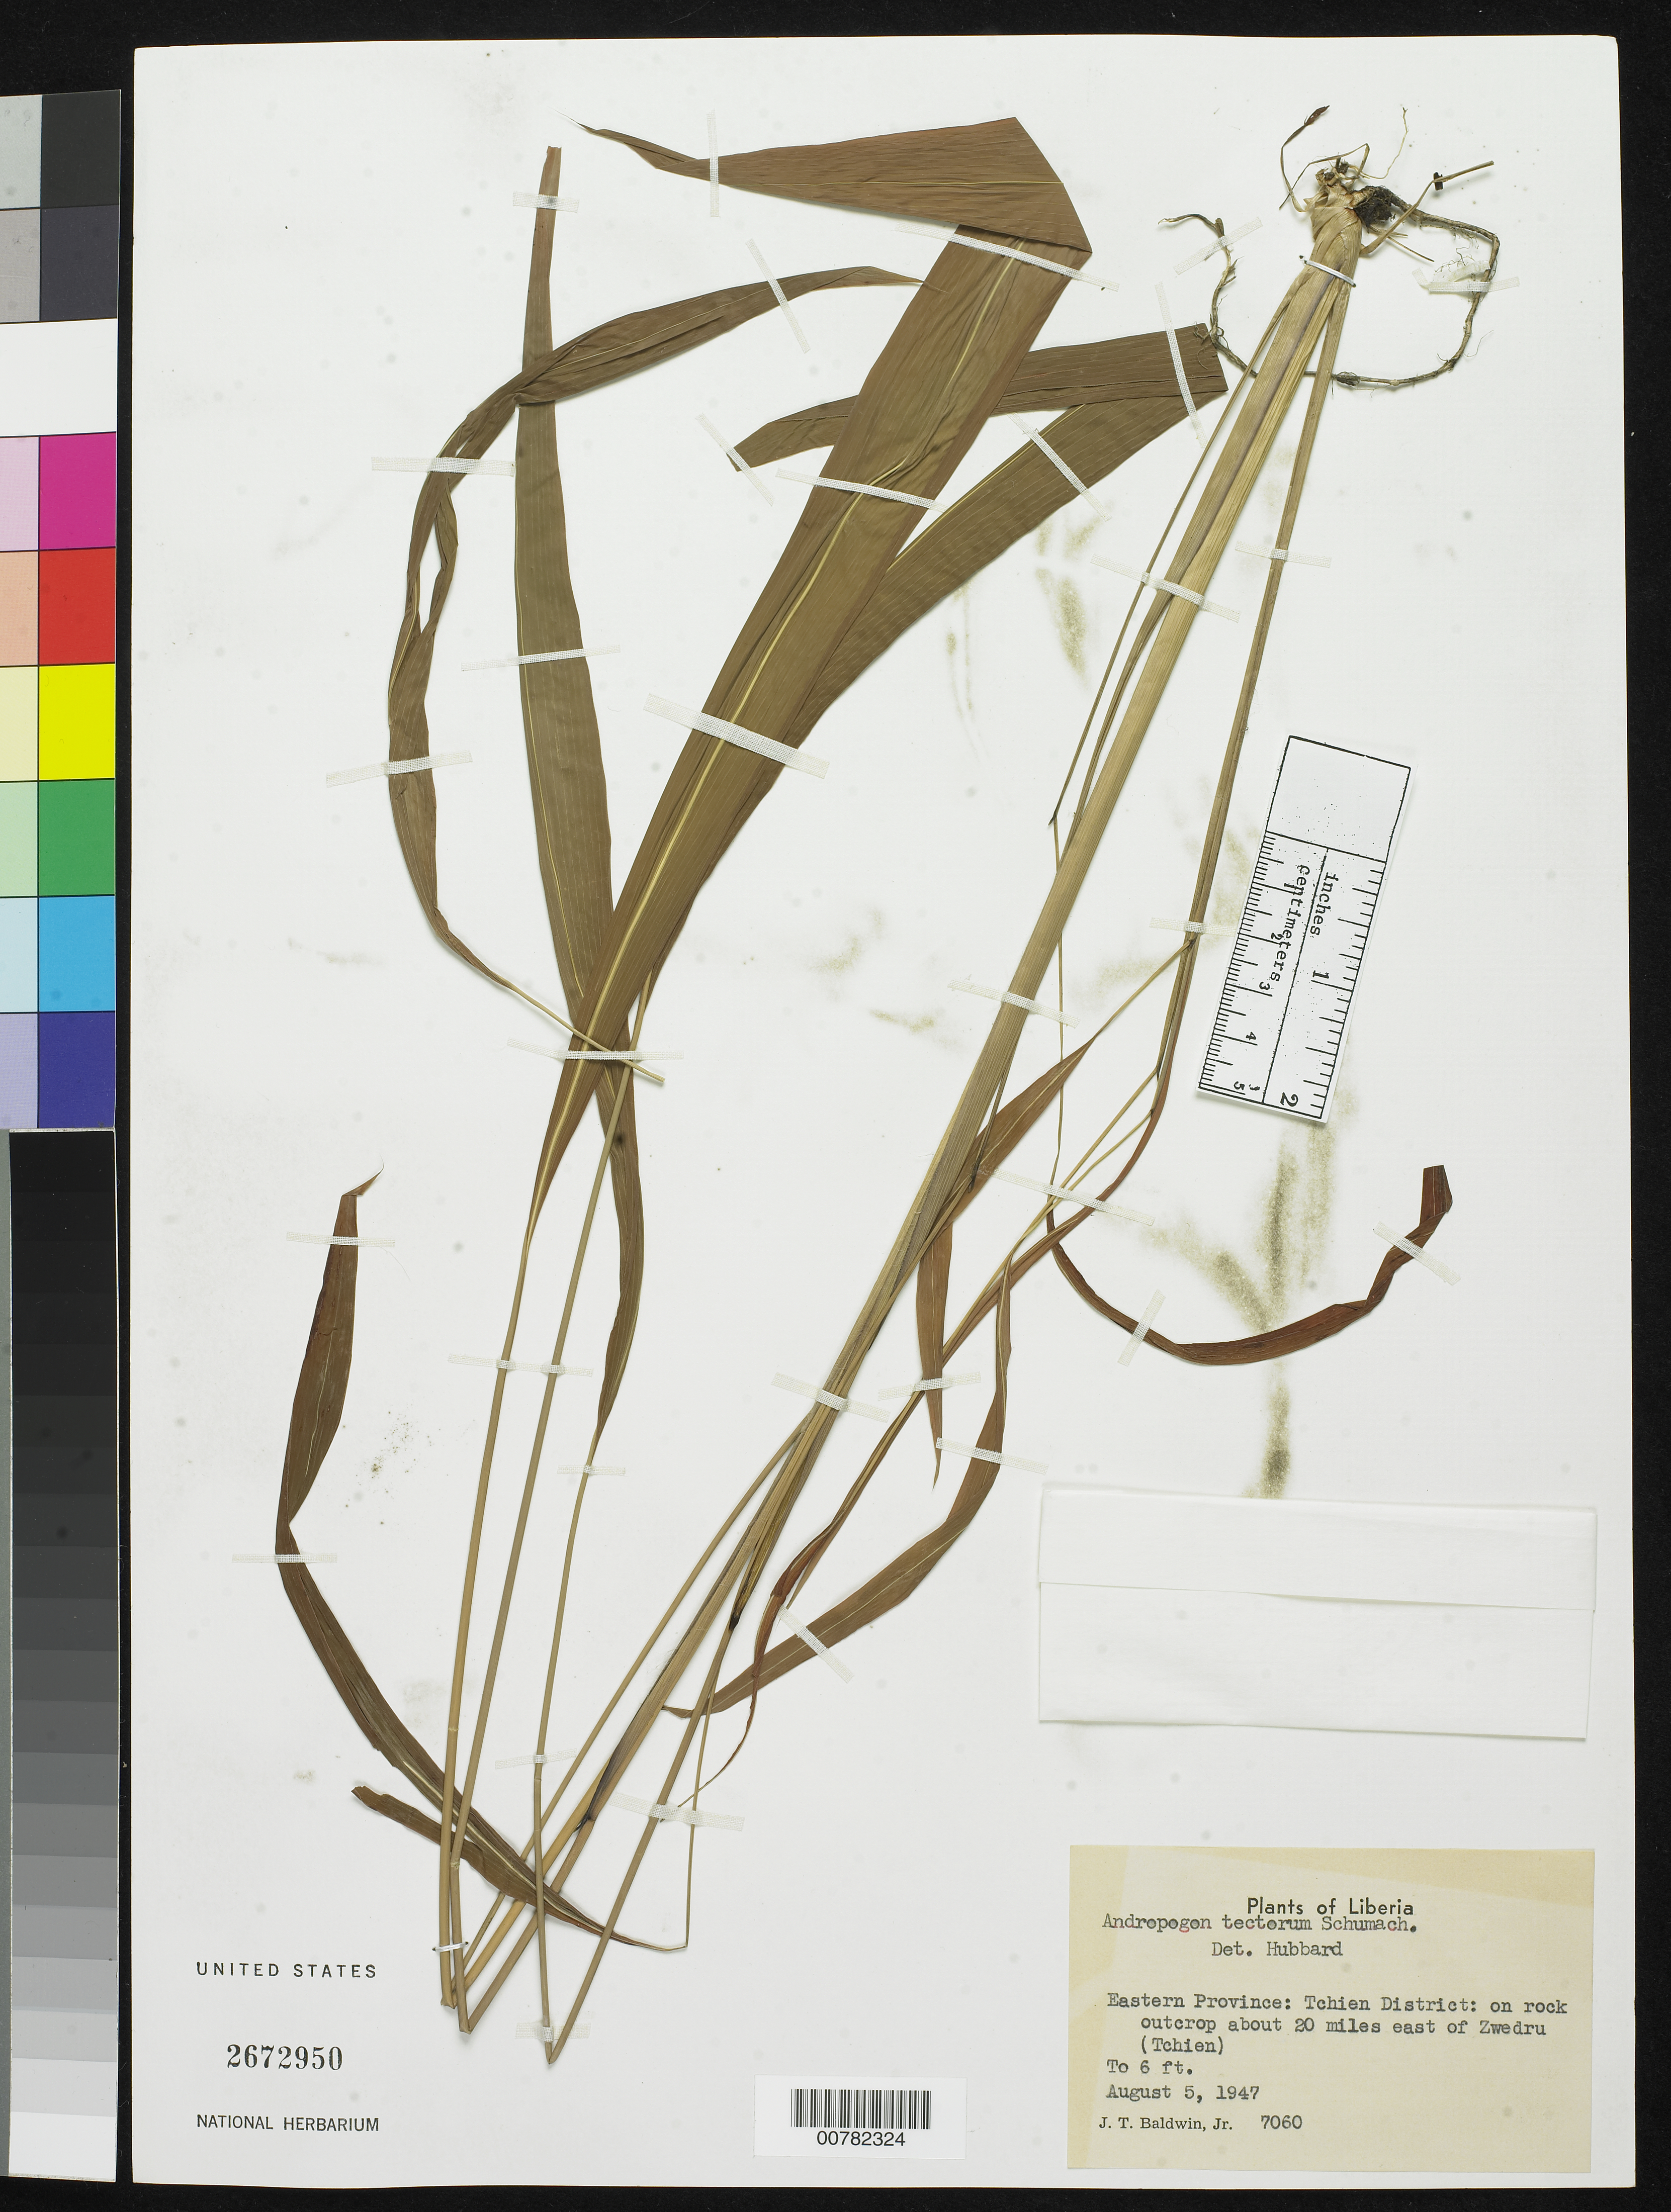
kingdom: Plantae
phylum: Tracheophyta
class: Liliopsida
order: Poales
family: Poaceae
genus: Andropogon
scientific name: Andropogon tectorum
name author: Schumach. & Thonn.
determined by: Hubbard, C. E.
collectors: J. T. Baldwin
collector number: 7060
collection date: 1947-08-05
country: Liberia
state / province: Grand Gedeh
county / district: Tchien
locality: on rock outcrop about 20 miles east of Zwedru (Tchien)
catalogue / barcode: US 2672950